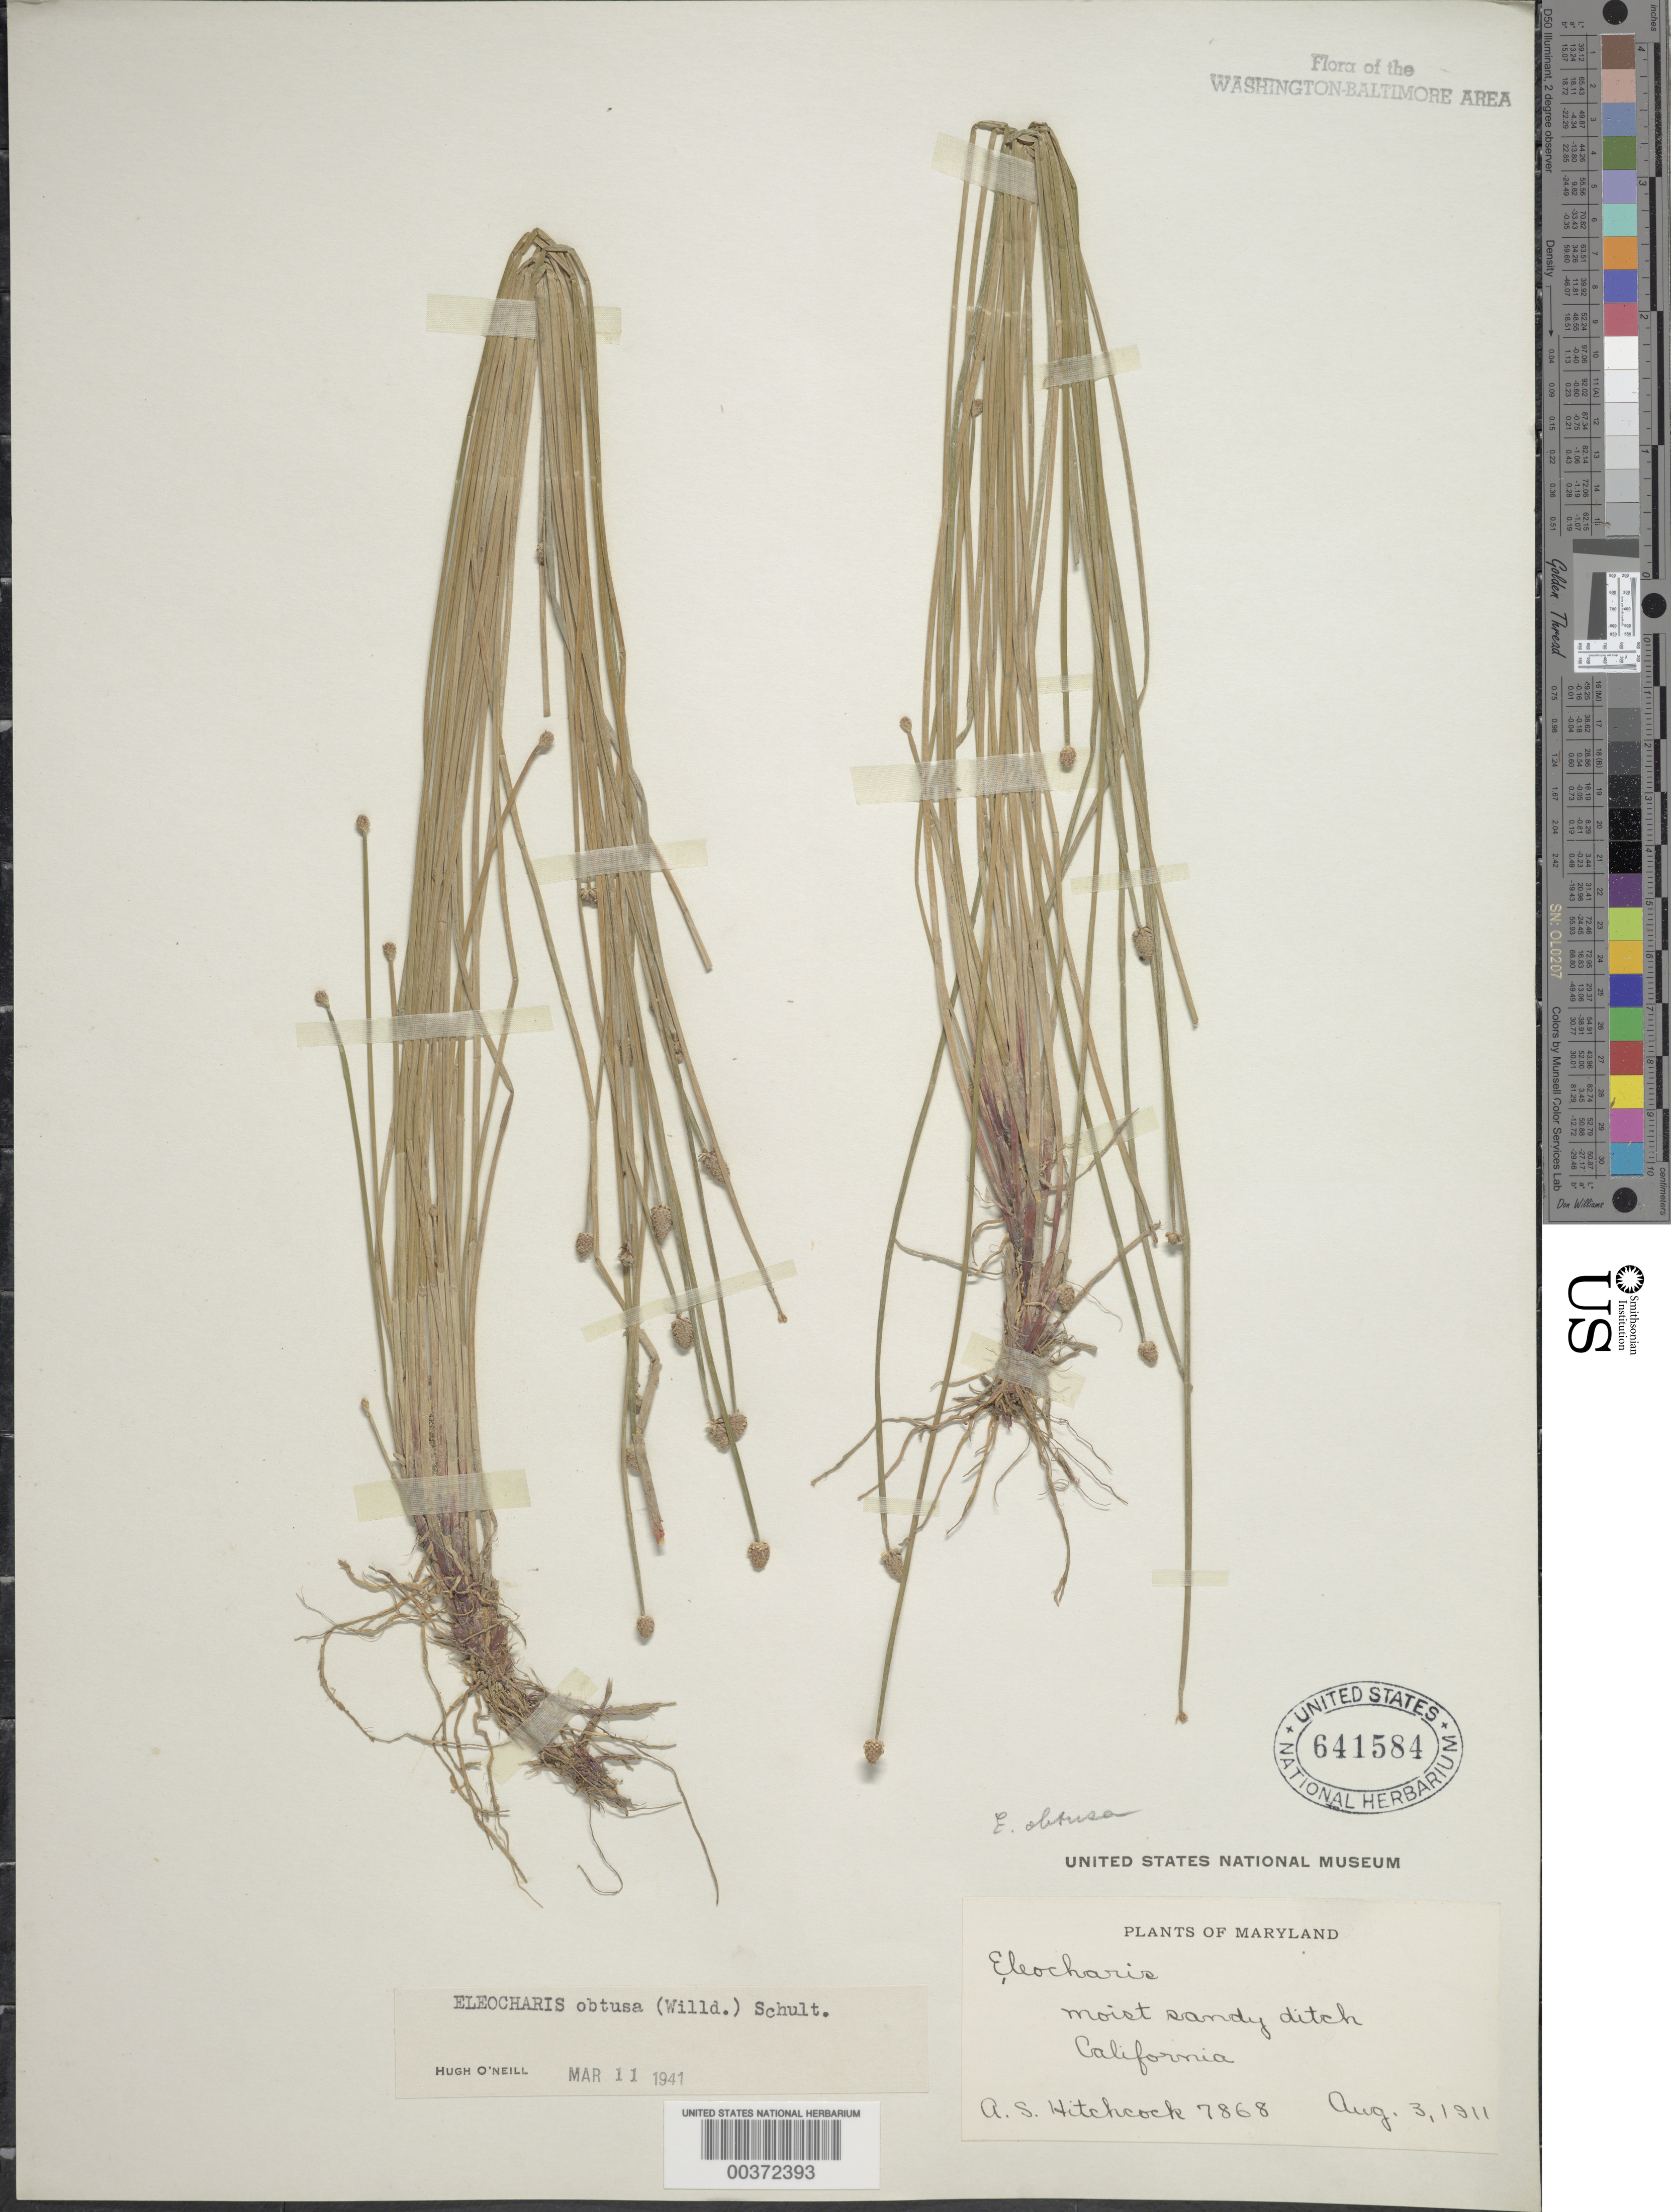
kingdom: Plantae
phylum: Tracheophyta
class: Liliopsida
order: Poales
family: Cyperaceae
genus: Eleocharis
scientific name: Eleocharis obtusa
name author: (Willd.) Schult.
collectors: A. S. Hitchcock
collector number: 7868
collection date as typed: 03 Aug 1911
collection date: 1911-08-03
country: United States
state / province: Maryland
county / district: St. Mary's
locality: California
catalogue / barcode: US 641584